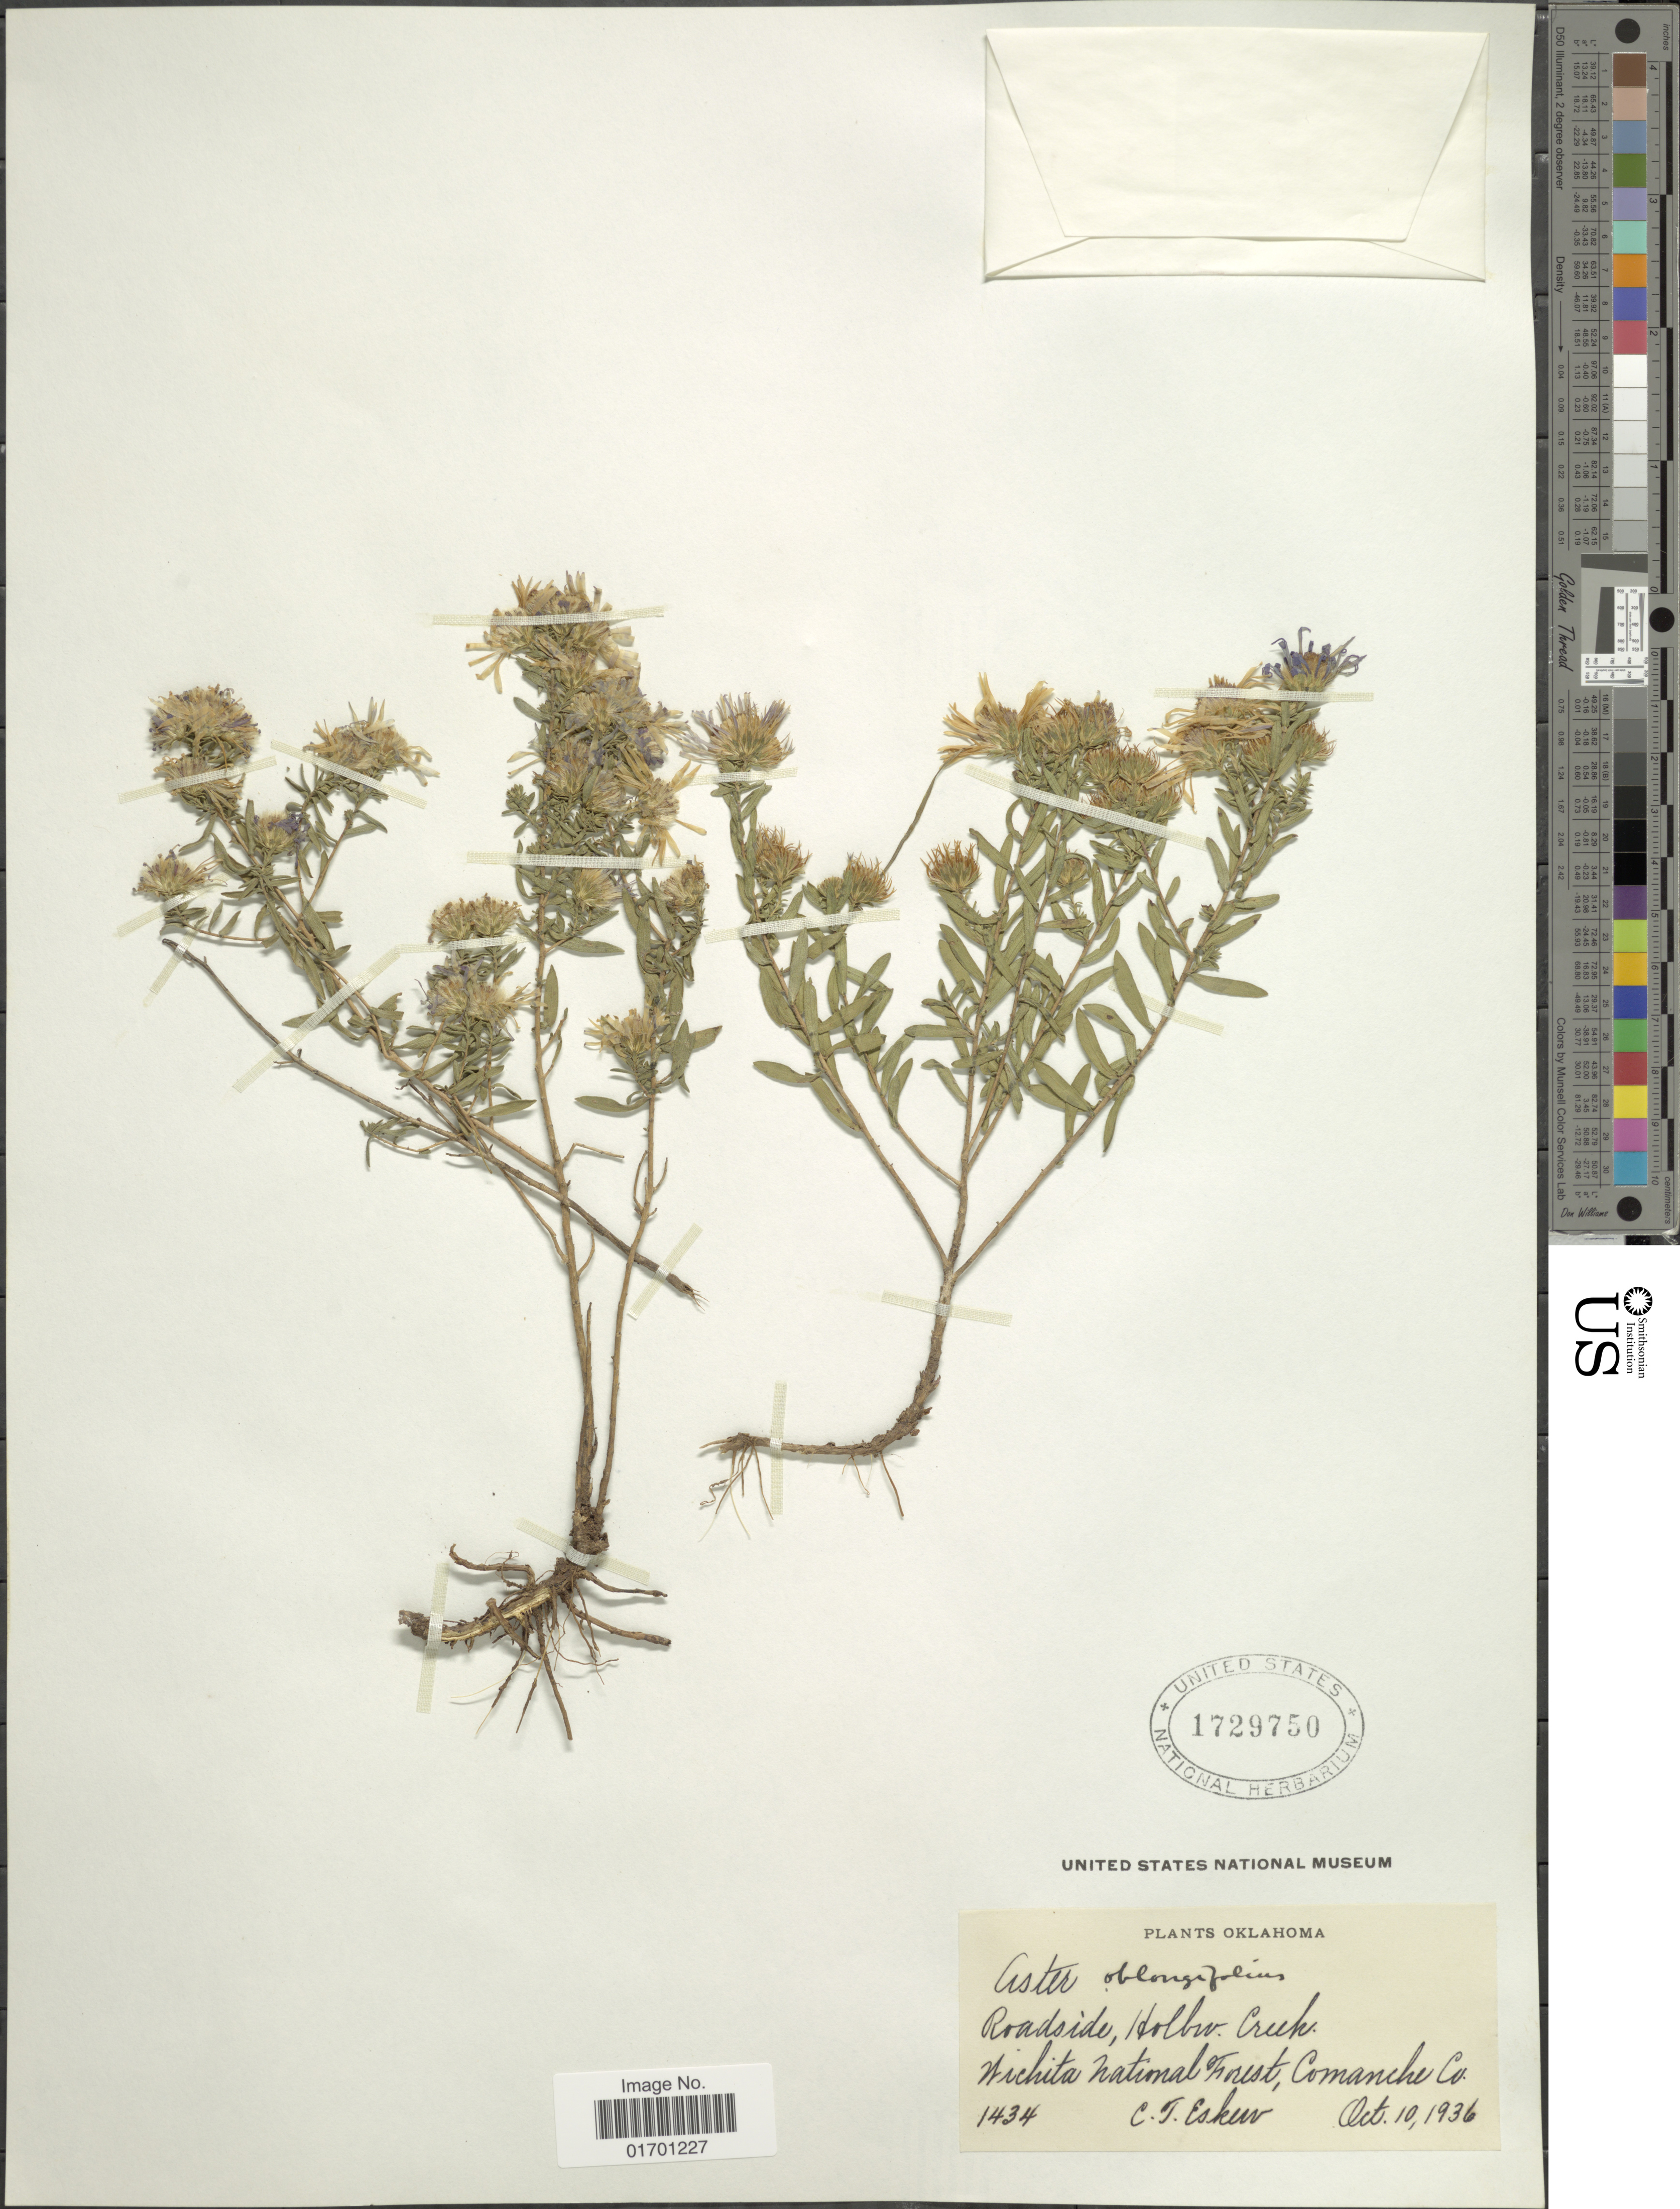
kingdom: Plantae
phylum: Tracheophyta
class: Magnoliopsida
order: Asterales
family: Asteraceae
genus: Symphyotrichum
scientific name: Symphyotrichum oblongifolium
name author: (Nutt.) G.L. Nesom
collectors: C. Eskew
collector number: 1434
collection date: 1936-10-10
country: United States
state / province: Oklahoma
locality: Roadside, Holbo [interpreted] Creek, Wichita National Forest, Comanche Co.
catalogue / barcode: US 1729750